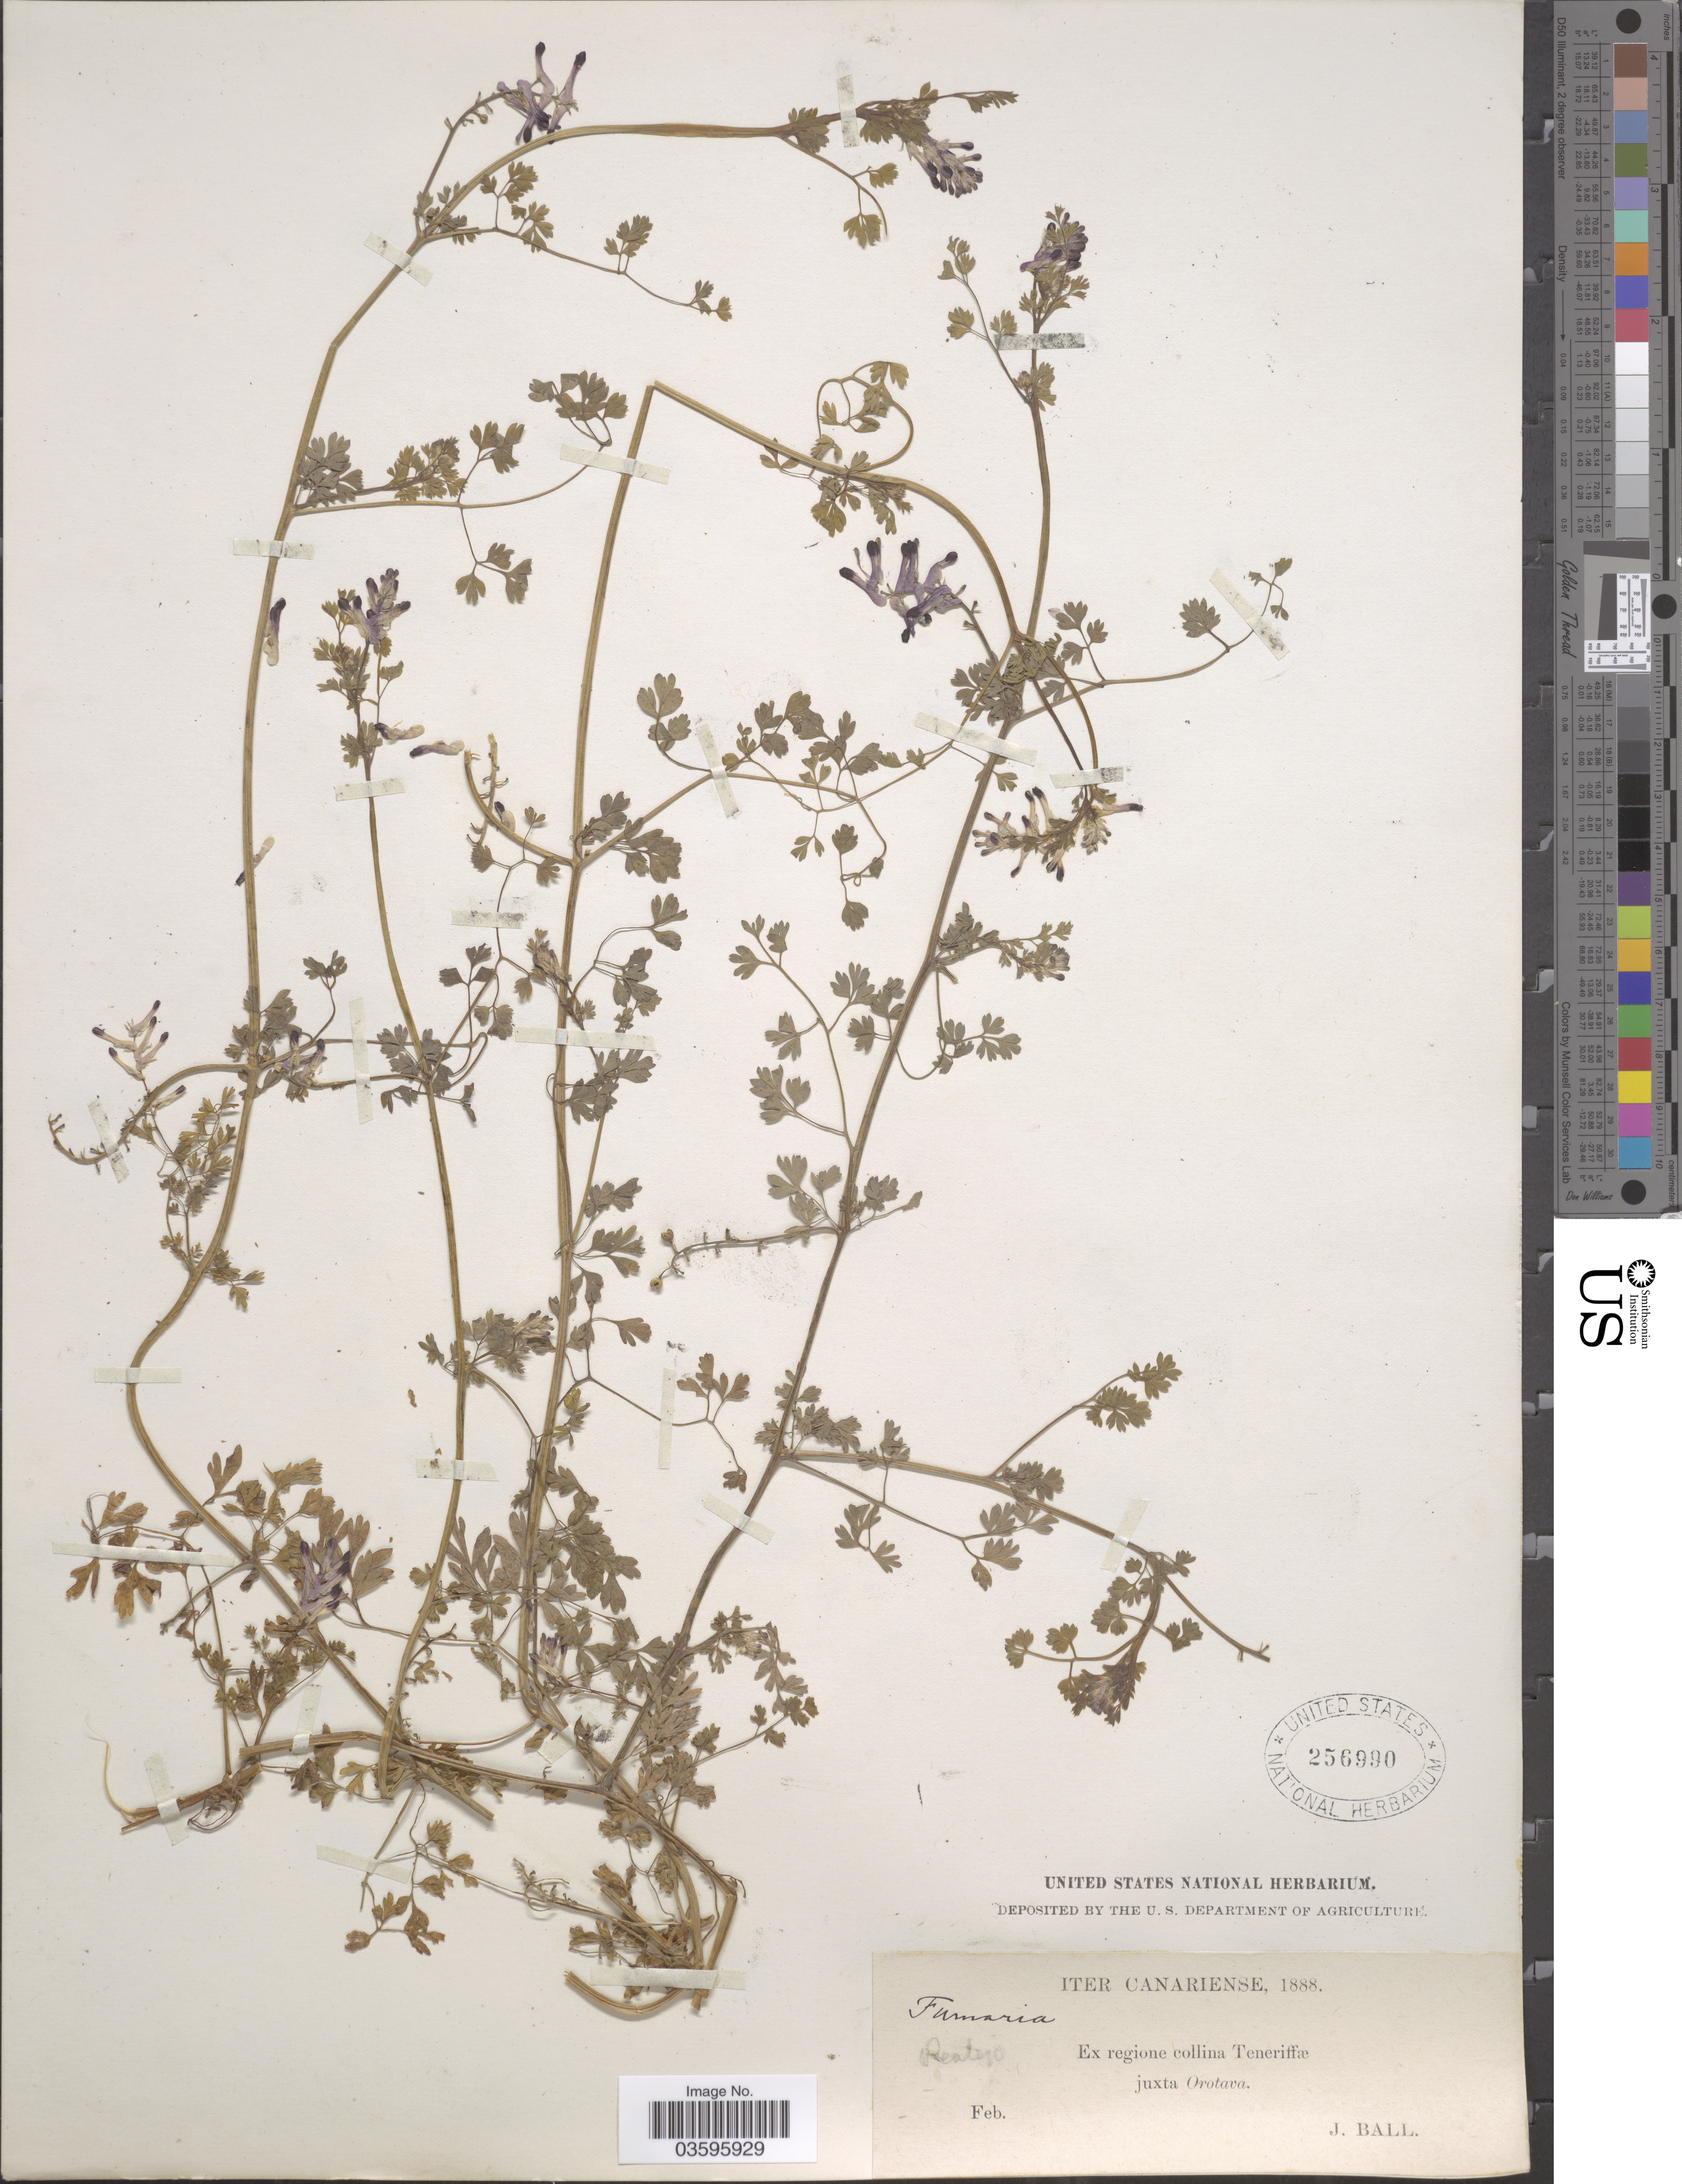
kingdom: Plantae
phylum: Tracheophyta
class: Magnoliopsida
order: Ranunculales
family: Papaveraceae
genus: Fumaria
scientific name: Fumaria sp.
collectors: J. Ball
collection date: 1888-02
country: Spain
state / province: Canarias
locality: Iter Canariense. Ex regione collina Teneriffæ juxta Orotava.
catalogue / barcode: US 256990